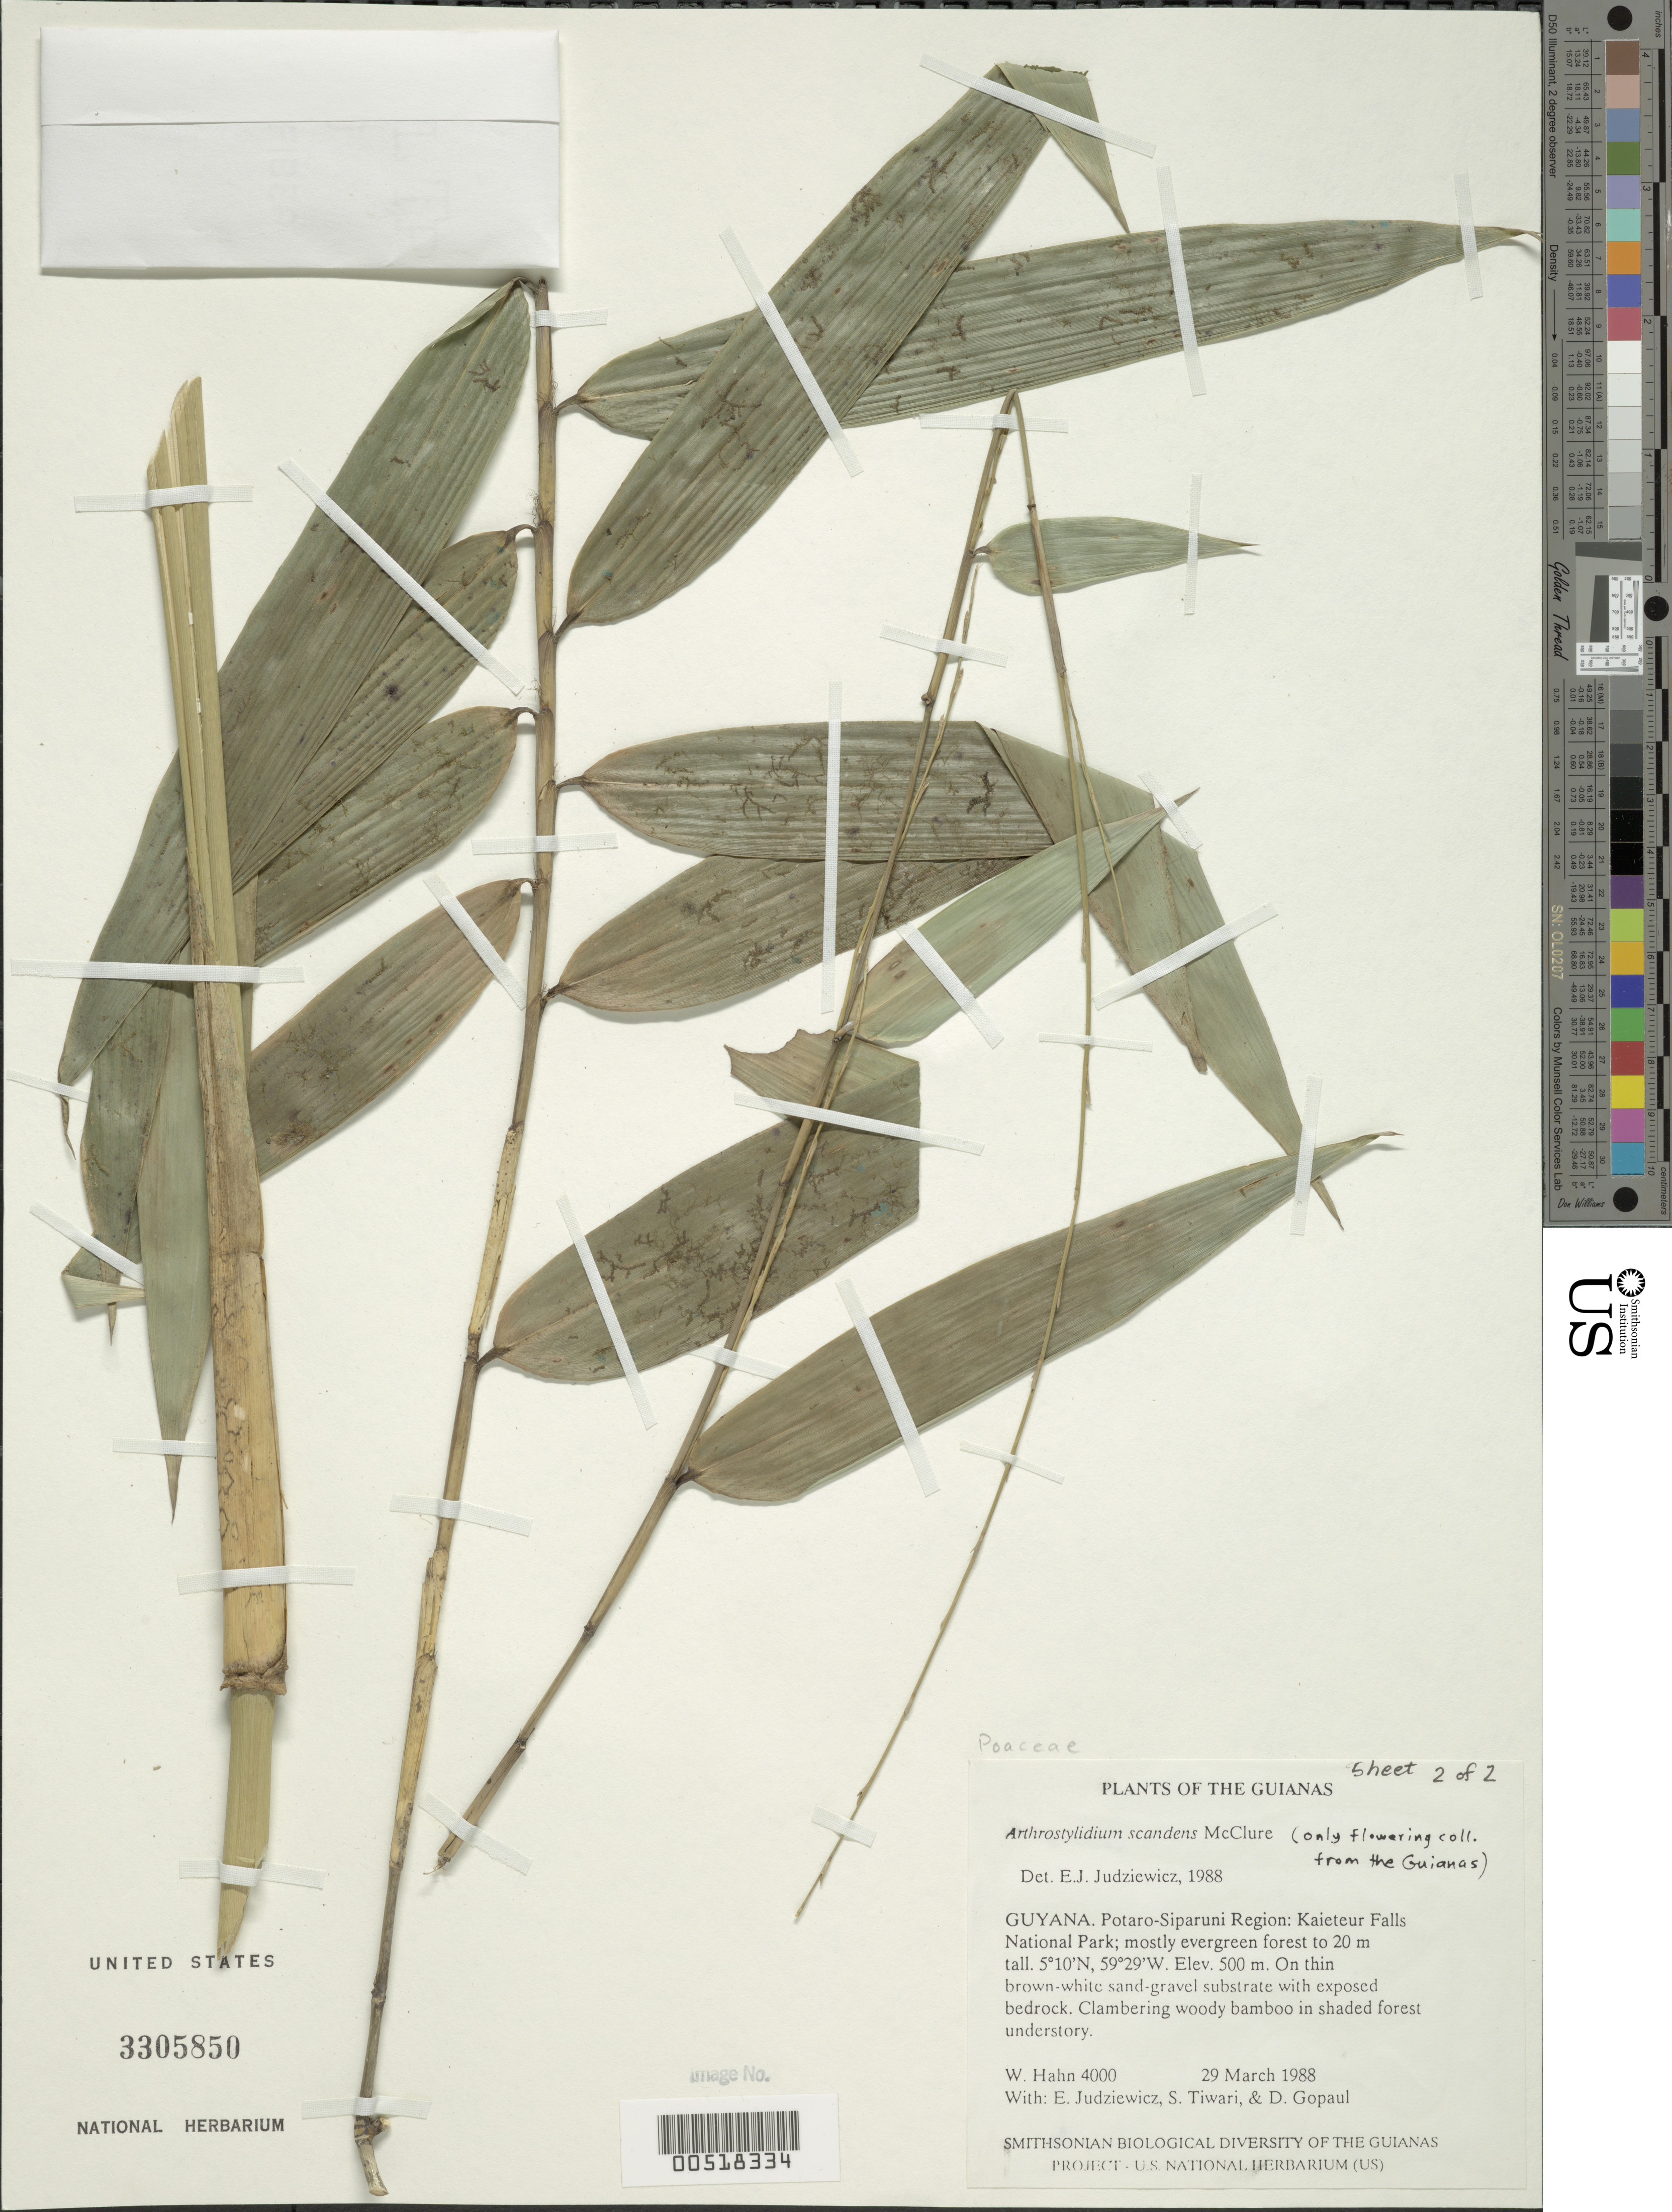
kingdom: Plantae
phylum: Tracheophyta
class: Liliopsida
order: Poales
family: Poaceae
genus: Arthrostylidium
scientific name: Arthrostylidium scandens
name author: McClure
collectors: W. J. Hahn, E. J. Judziewicz, S. Tiwari & D. Gopaul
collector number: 4000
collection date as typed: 29 Mar 1988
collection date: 1988-03-29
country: Guyana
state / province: Potaro-Siparuni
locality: Kaieteur falls national park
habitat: Mostly evergreen forest; on think sand-gravel substrate w/exposed bedrock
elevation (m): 500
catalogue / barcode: US 3305850